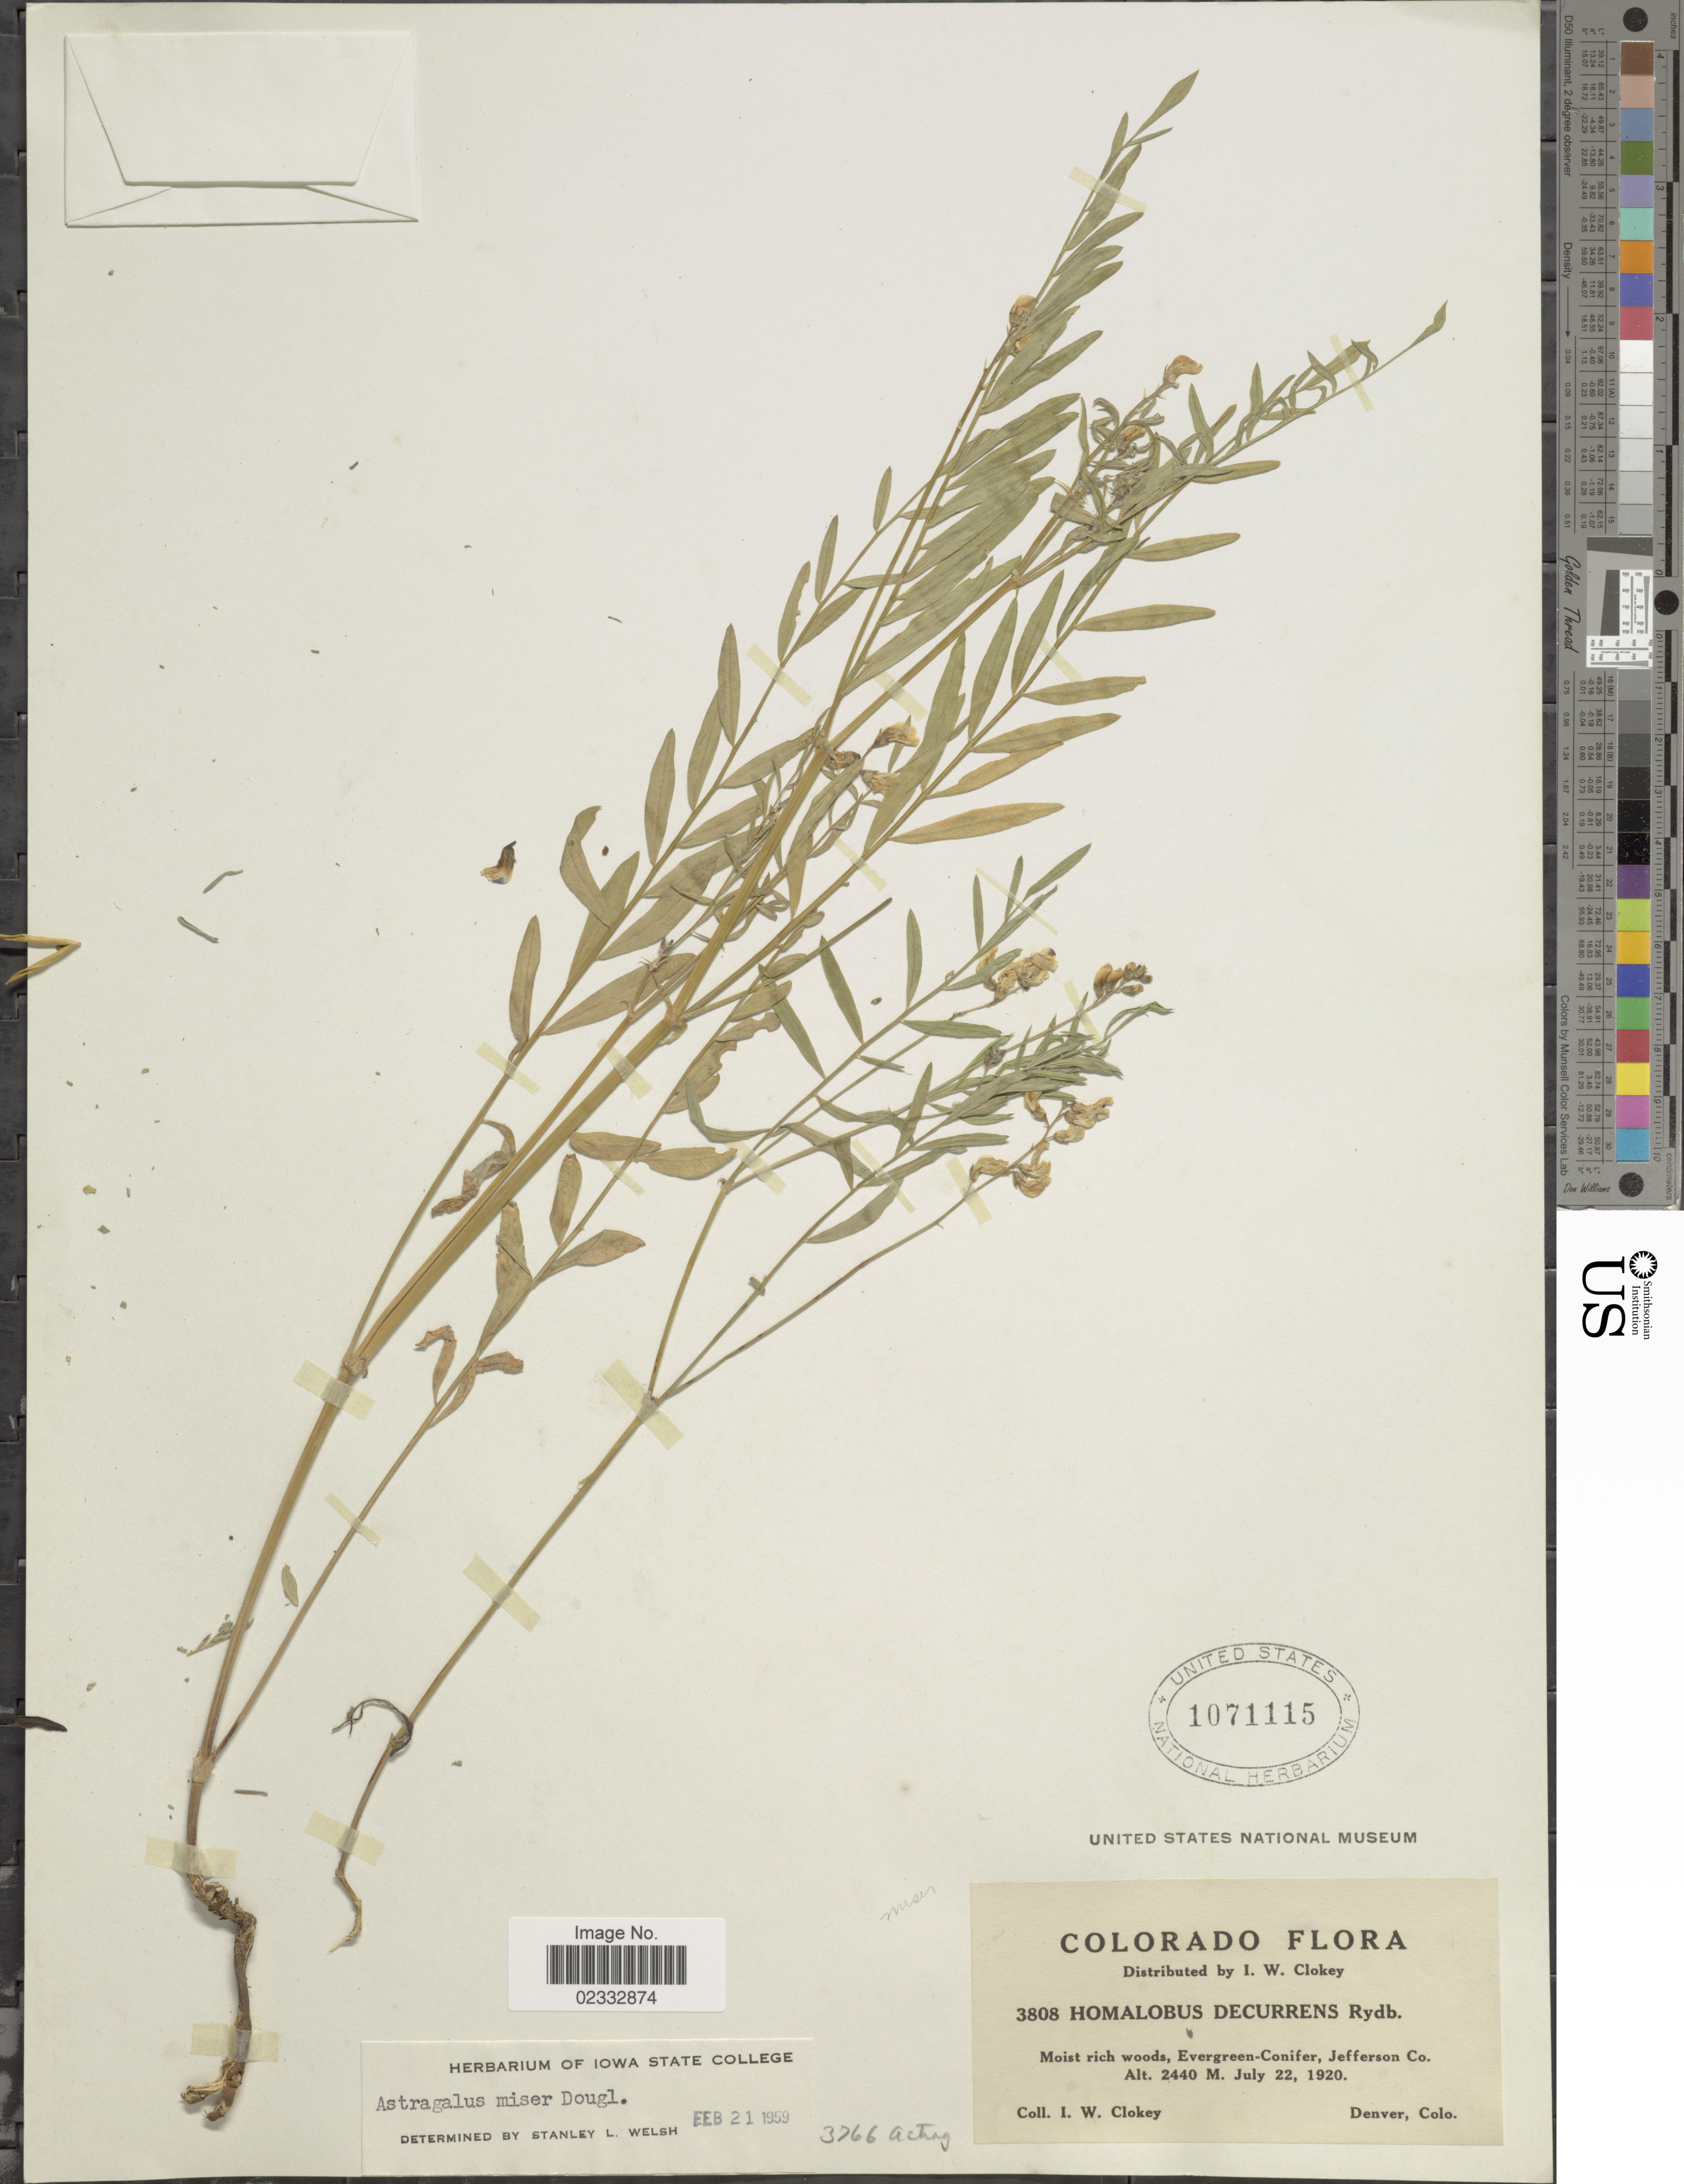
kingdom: Plantae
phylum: Tracheophyta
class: Magnoliopsida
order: Fabales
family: Fabaceae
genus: Astragalus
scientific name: Astragalus miser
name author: Douglas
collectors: I. W. Clokey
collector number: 3808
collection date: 1920-07-22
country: United States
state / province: Colorado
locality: Jefferson Co.,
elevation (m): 2240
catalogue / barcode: US 1071115